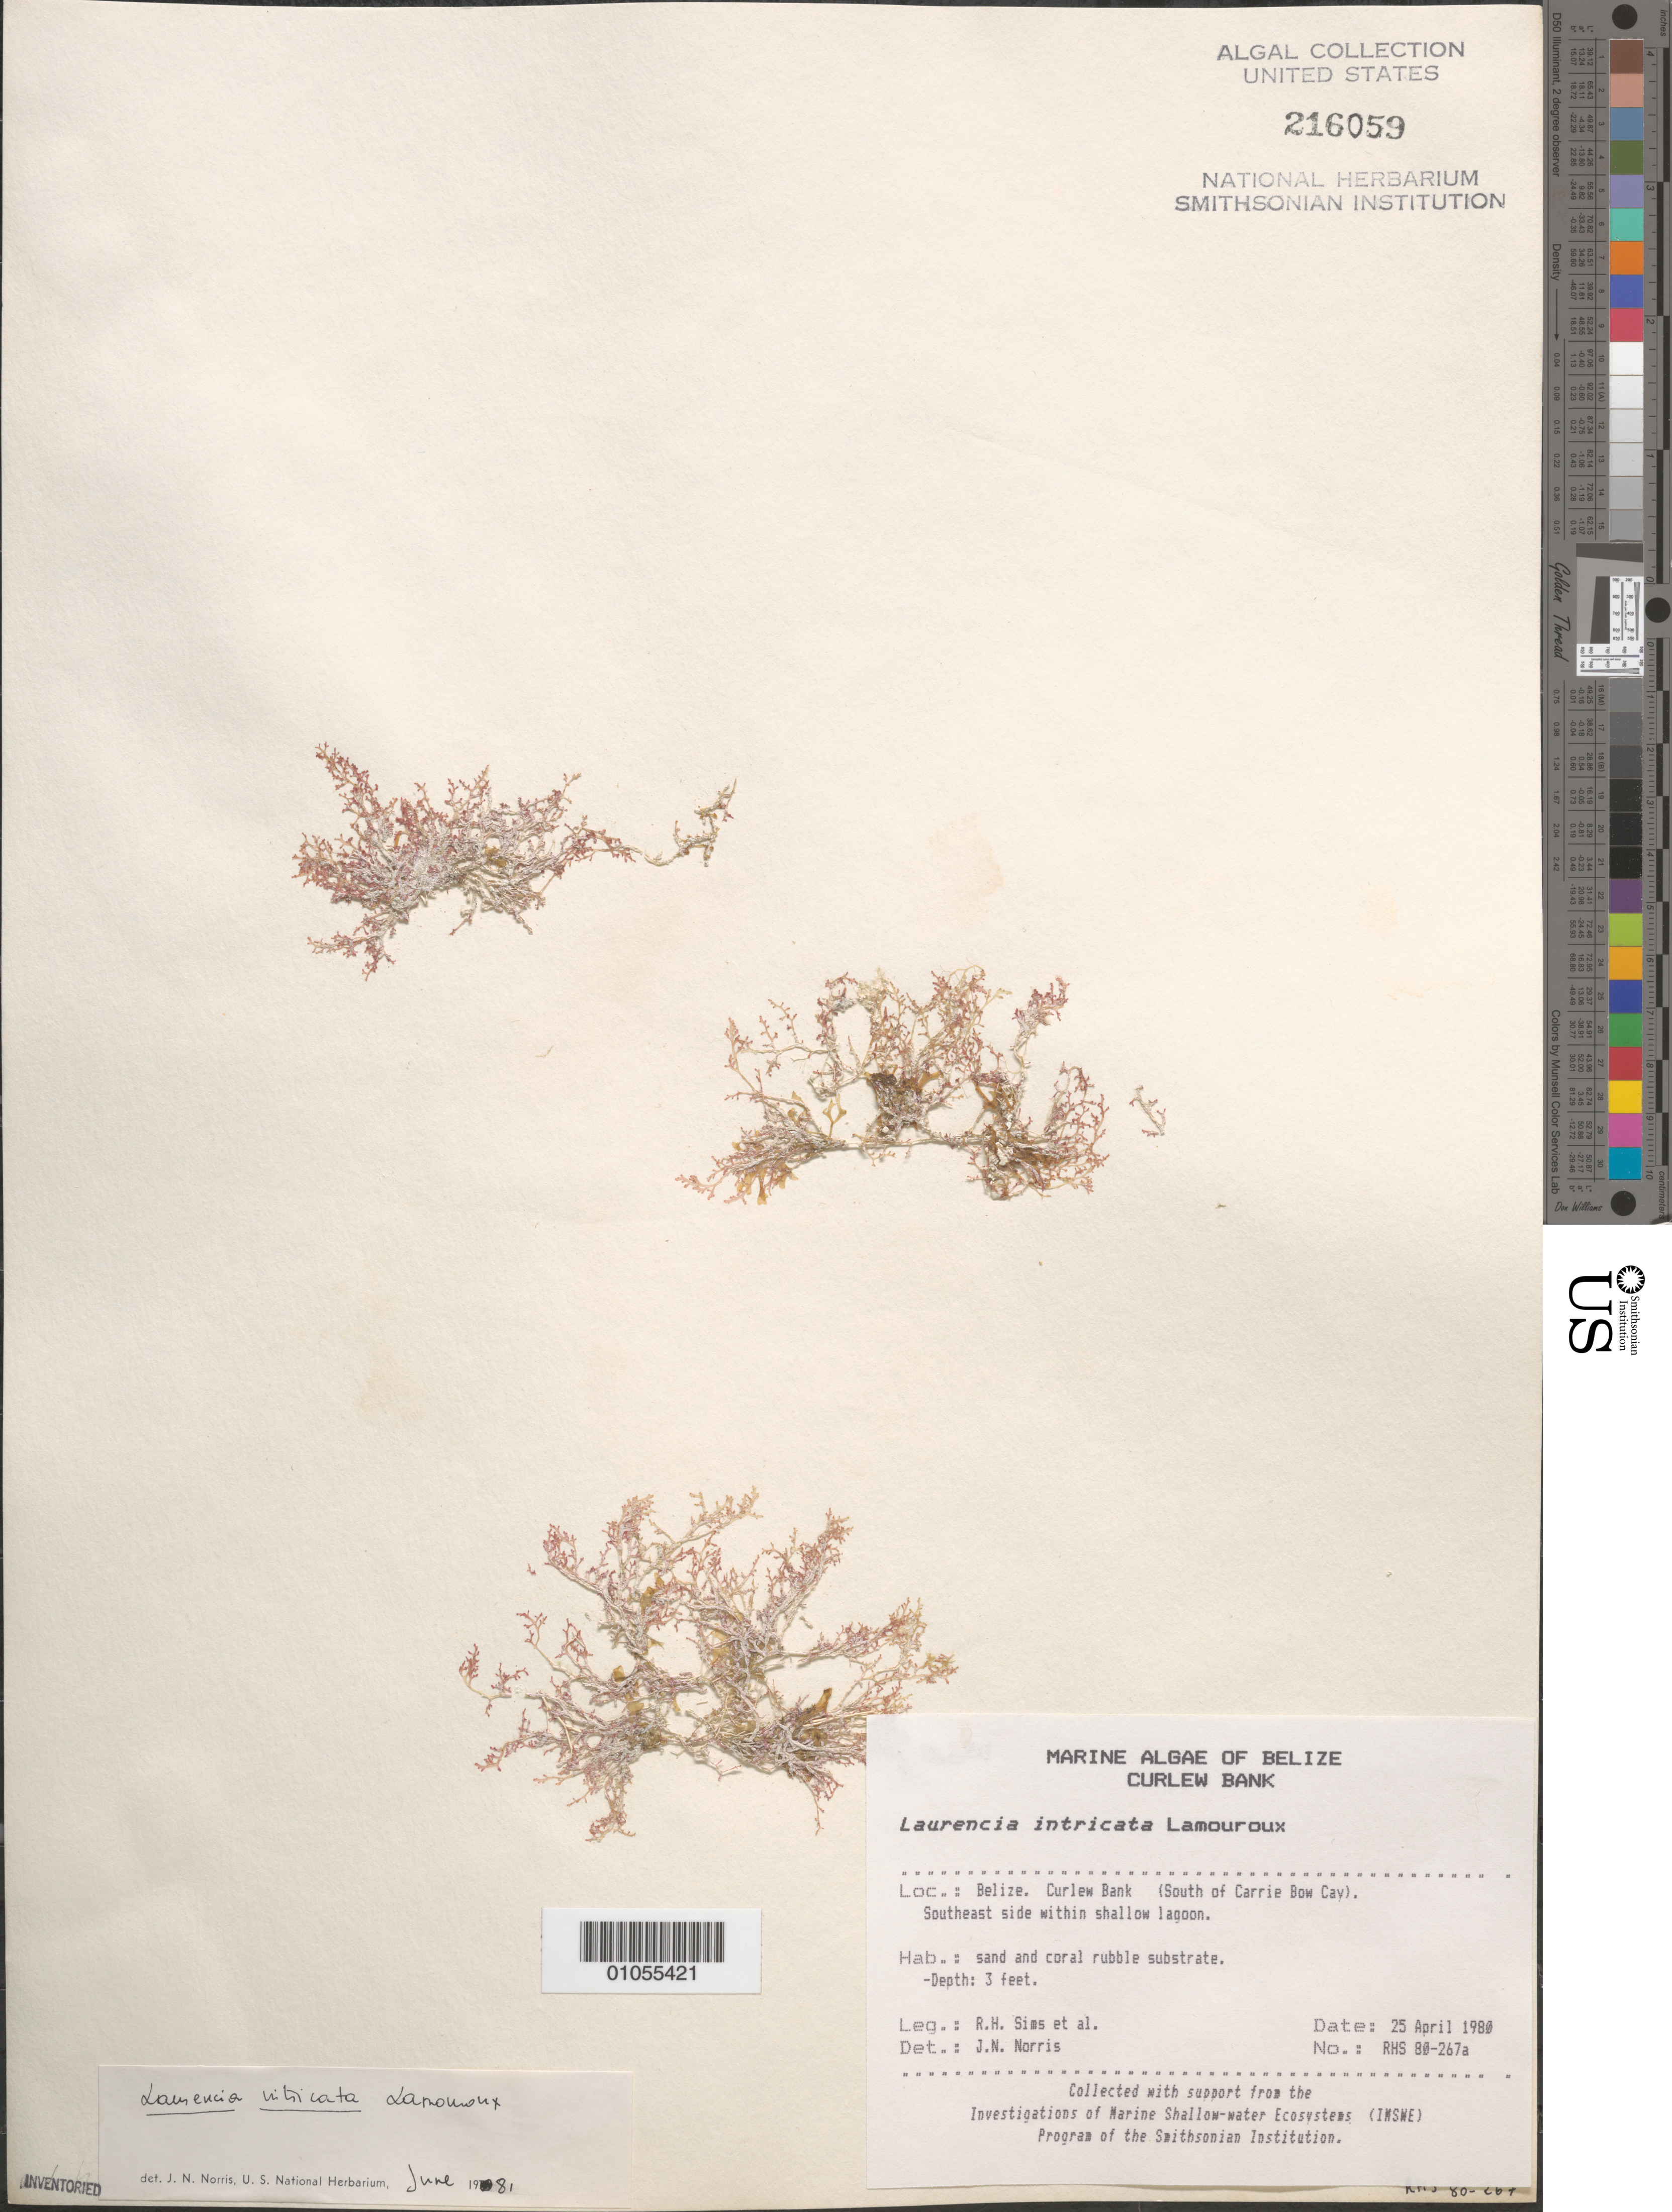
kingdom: Plantae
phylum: Rhodophyta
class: Florideophyceae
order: Ceramiales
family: Rhodomelaceae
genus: Laurencia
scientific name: Laurencia intricata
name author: J.V.Lamouroux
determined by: Norris, James N.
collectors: R. H. Sims & et al.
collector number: RHS 80-267A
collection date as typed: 25 Apr 1980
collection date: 1980-04-25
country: Belize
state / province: Stann Creek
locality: Curlew Bank, south of Carrie Bow Cay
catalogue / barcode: US 216059